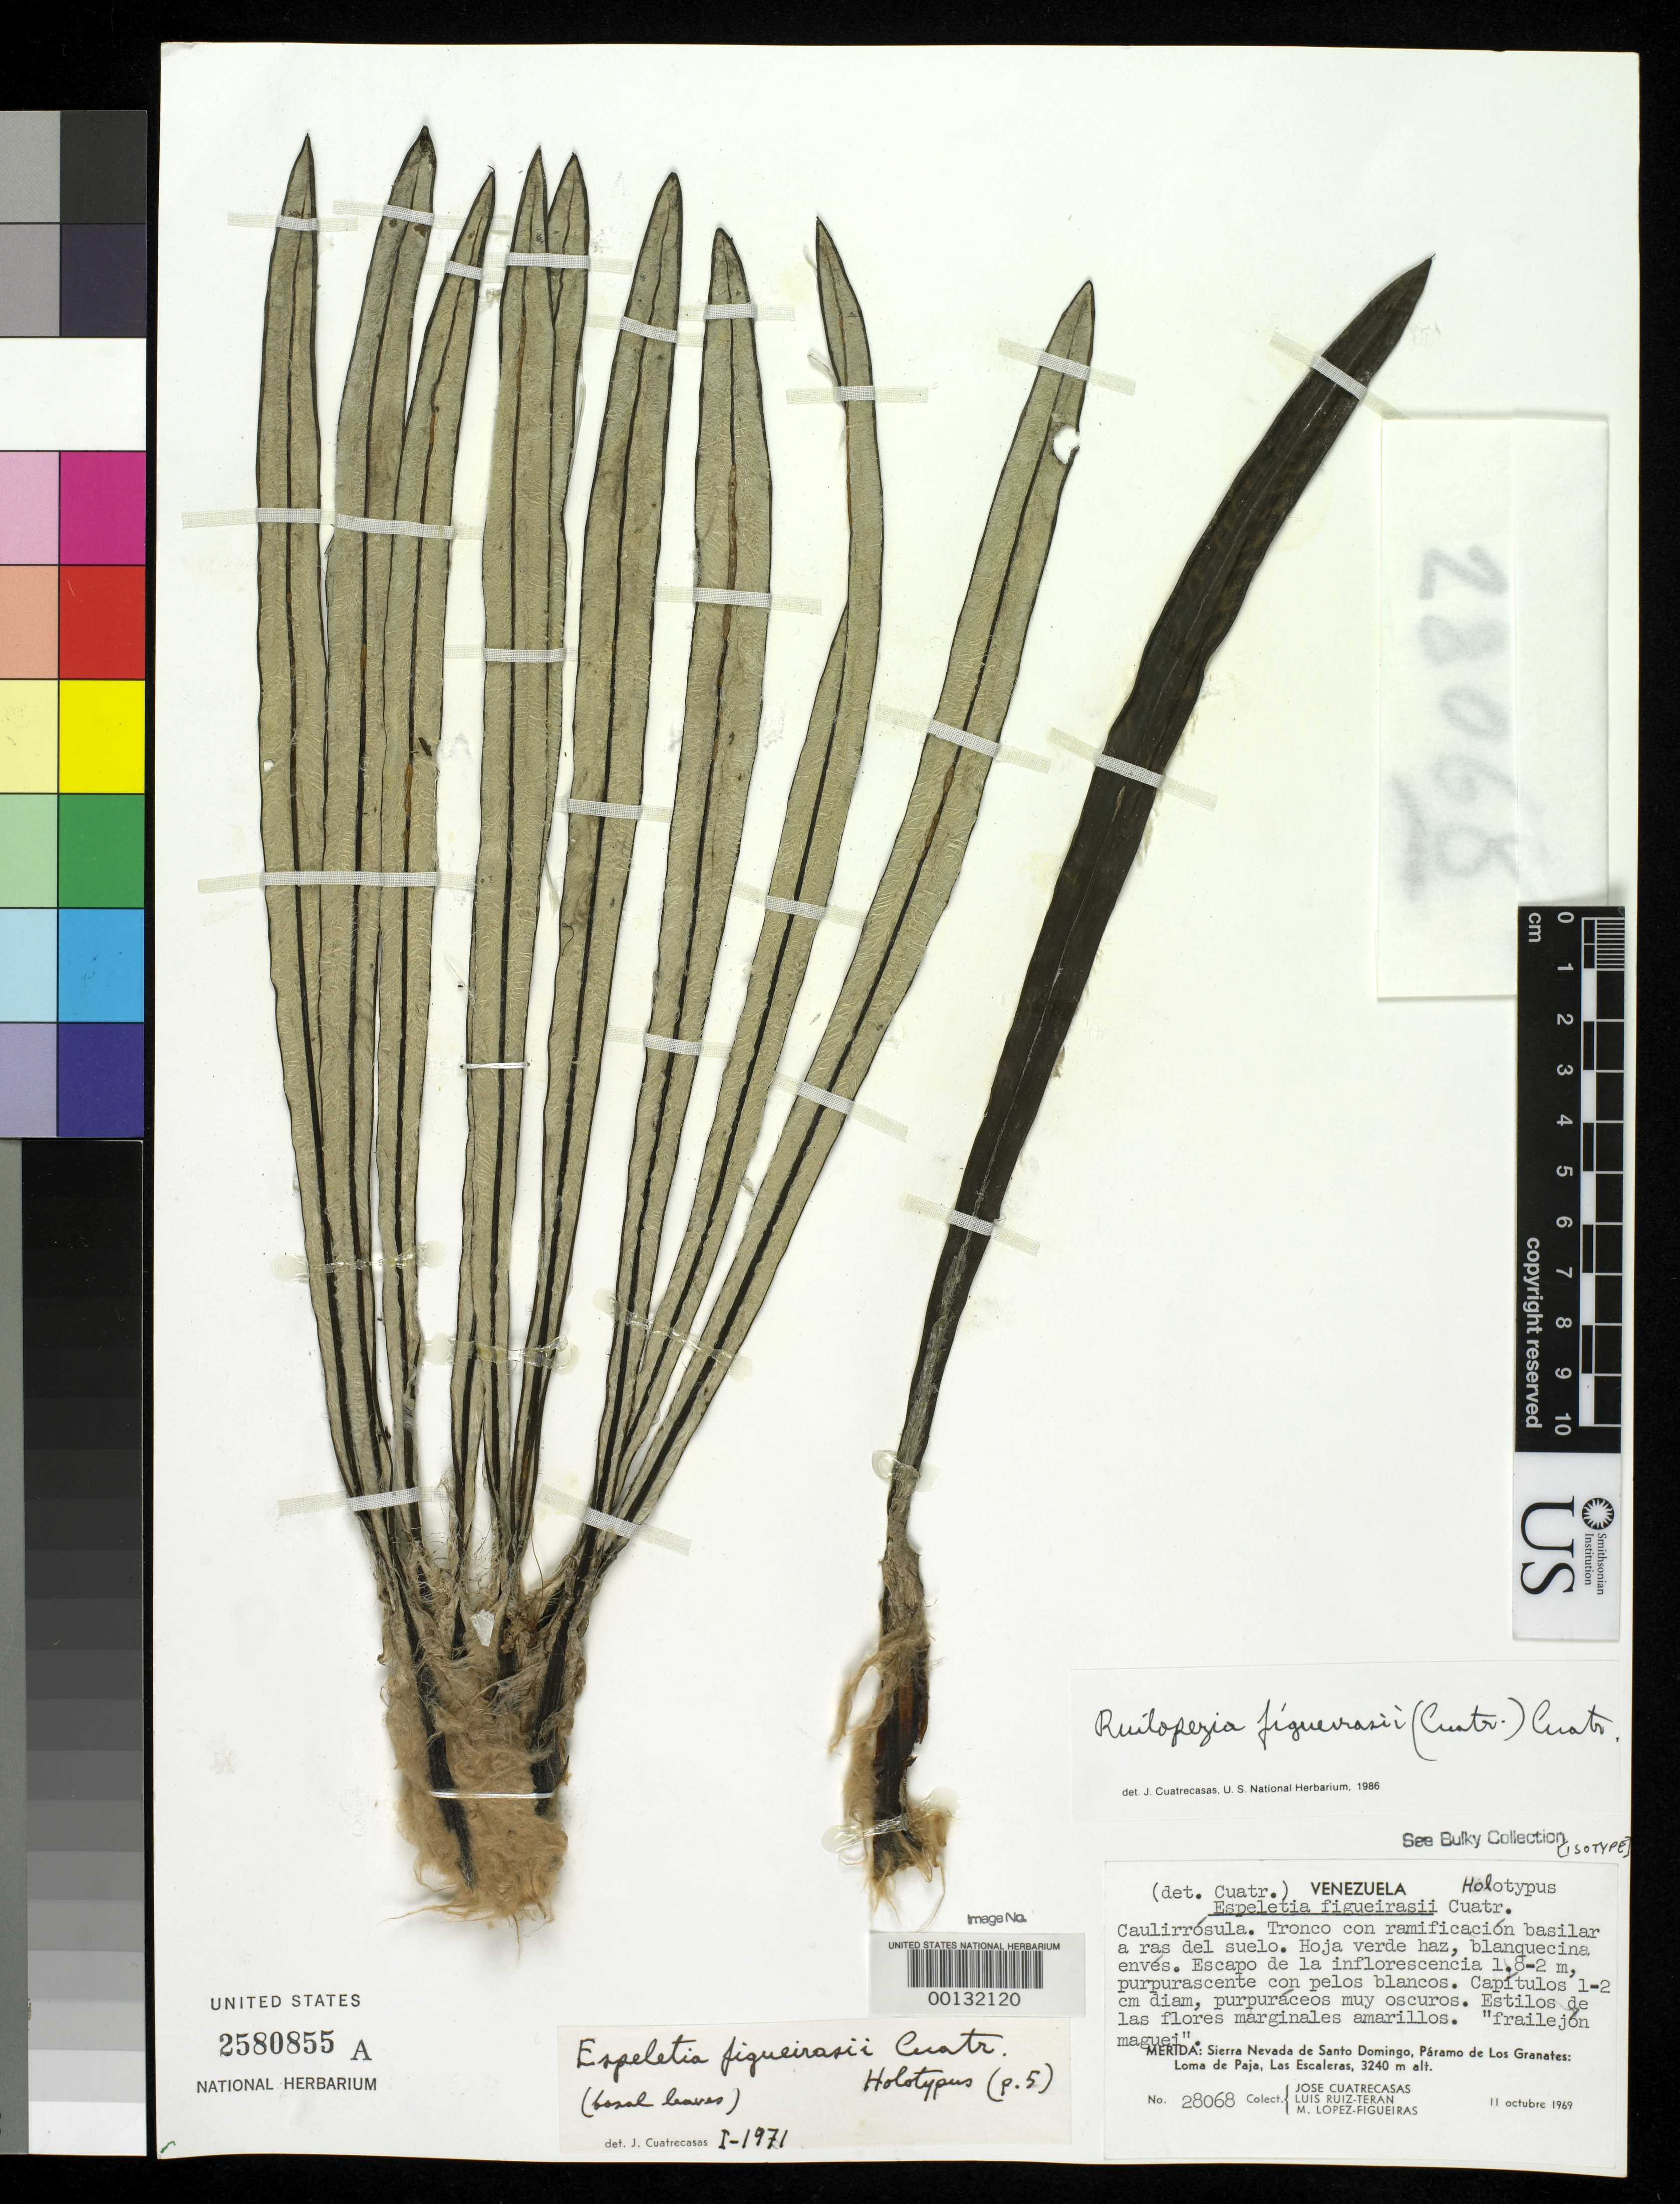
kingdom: Plantae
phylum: Tracheophyta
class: Magnoliopsida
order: Asterales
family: Asteraceae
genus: Espeletia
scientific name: Espeletia figueirasii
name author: Cuatrec.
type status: Holotype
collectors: J. Cuatrecasas, L. E. Ruíz-Terán & M. López Figueiras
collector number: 28068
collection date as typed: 11 Oct 1969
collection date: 1969-10-11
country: Venezuela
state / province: Mérida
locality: Sierra Nevada de Santo Domingo, Páramo de Los Granates, Loma de Paja, Las Escaleras.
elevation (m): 3240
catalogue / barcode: US 2580855A